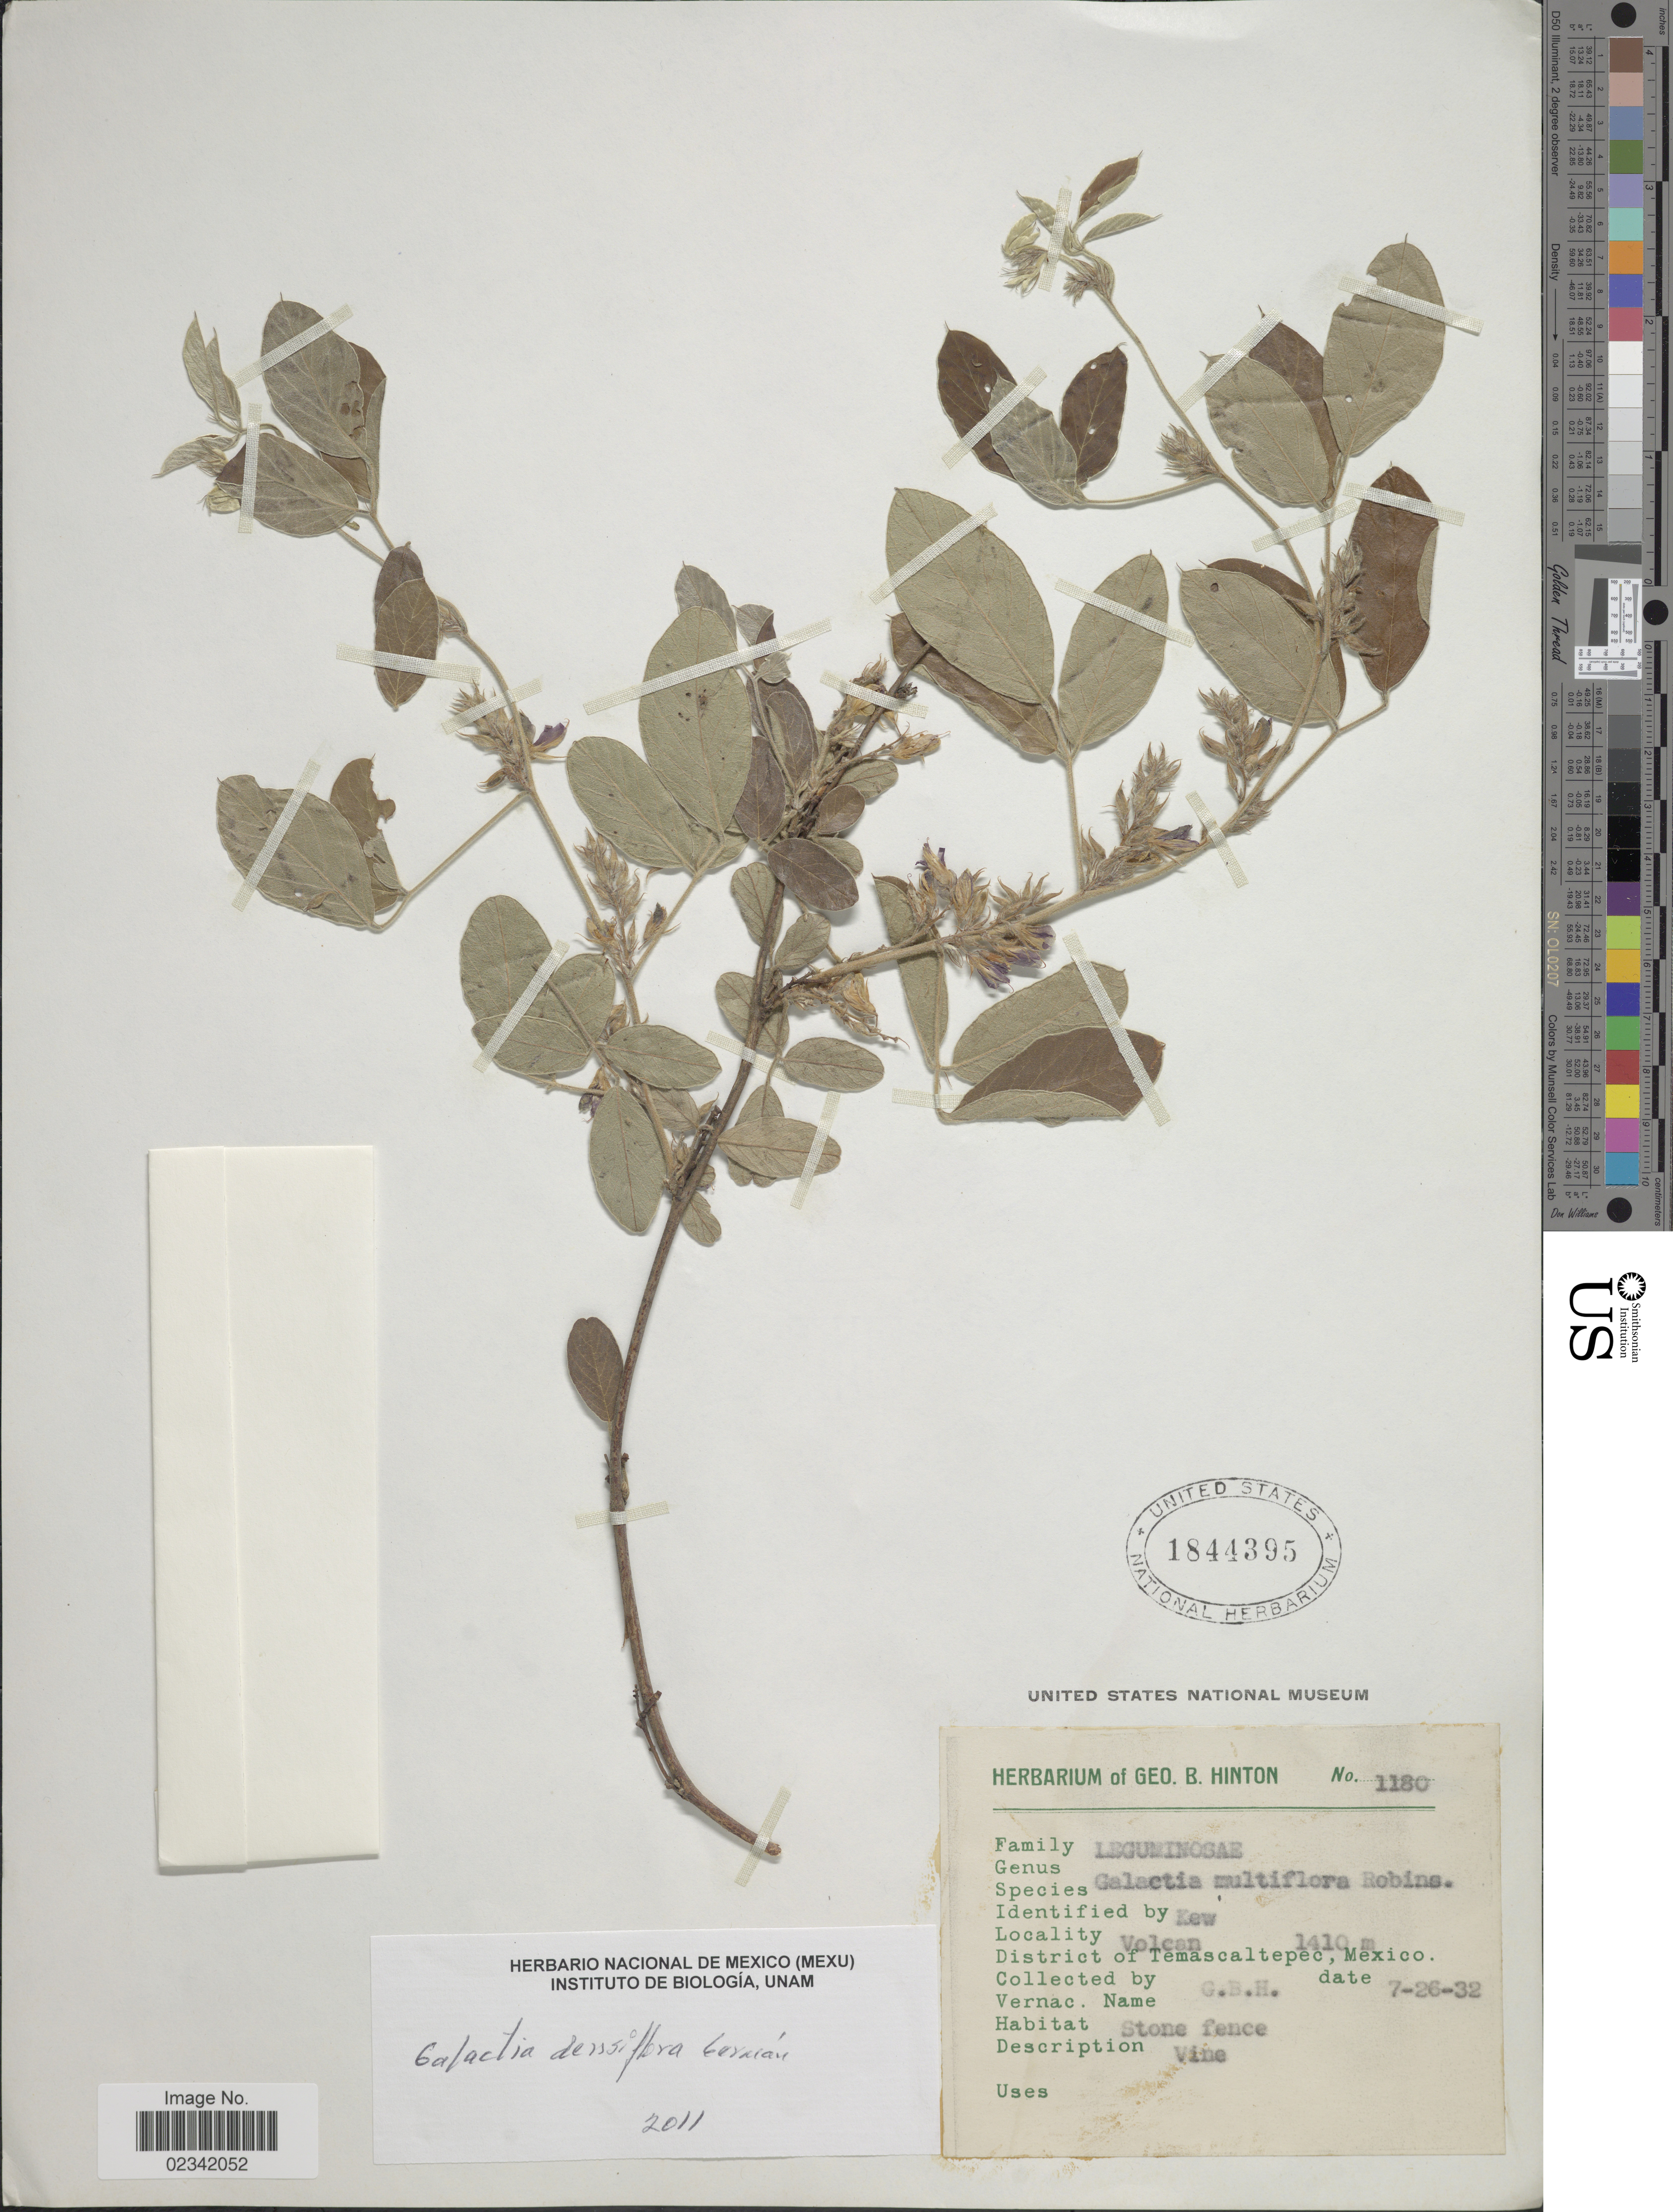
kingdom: Plantae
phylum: Tracheophyta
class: Magnoliopsida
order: Fabales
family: Fabaceae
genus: Galactia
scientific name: Galactia densiflora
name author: Germán & M. Sousa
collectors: G. B. Hinton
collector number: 1180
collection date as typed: Transcribed d/m/y: 26/7/32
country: Mexico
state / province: México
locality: Volcan, District of Temascaltepec, Mexico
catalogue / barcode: US 1844395